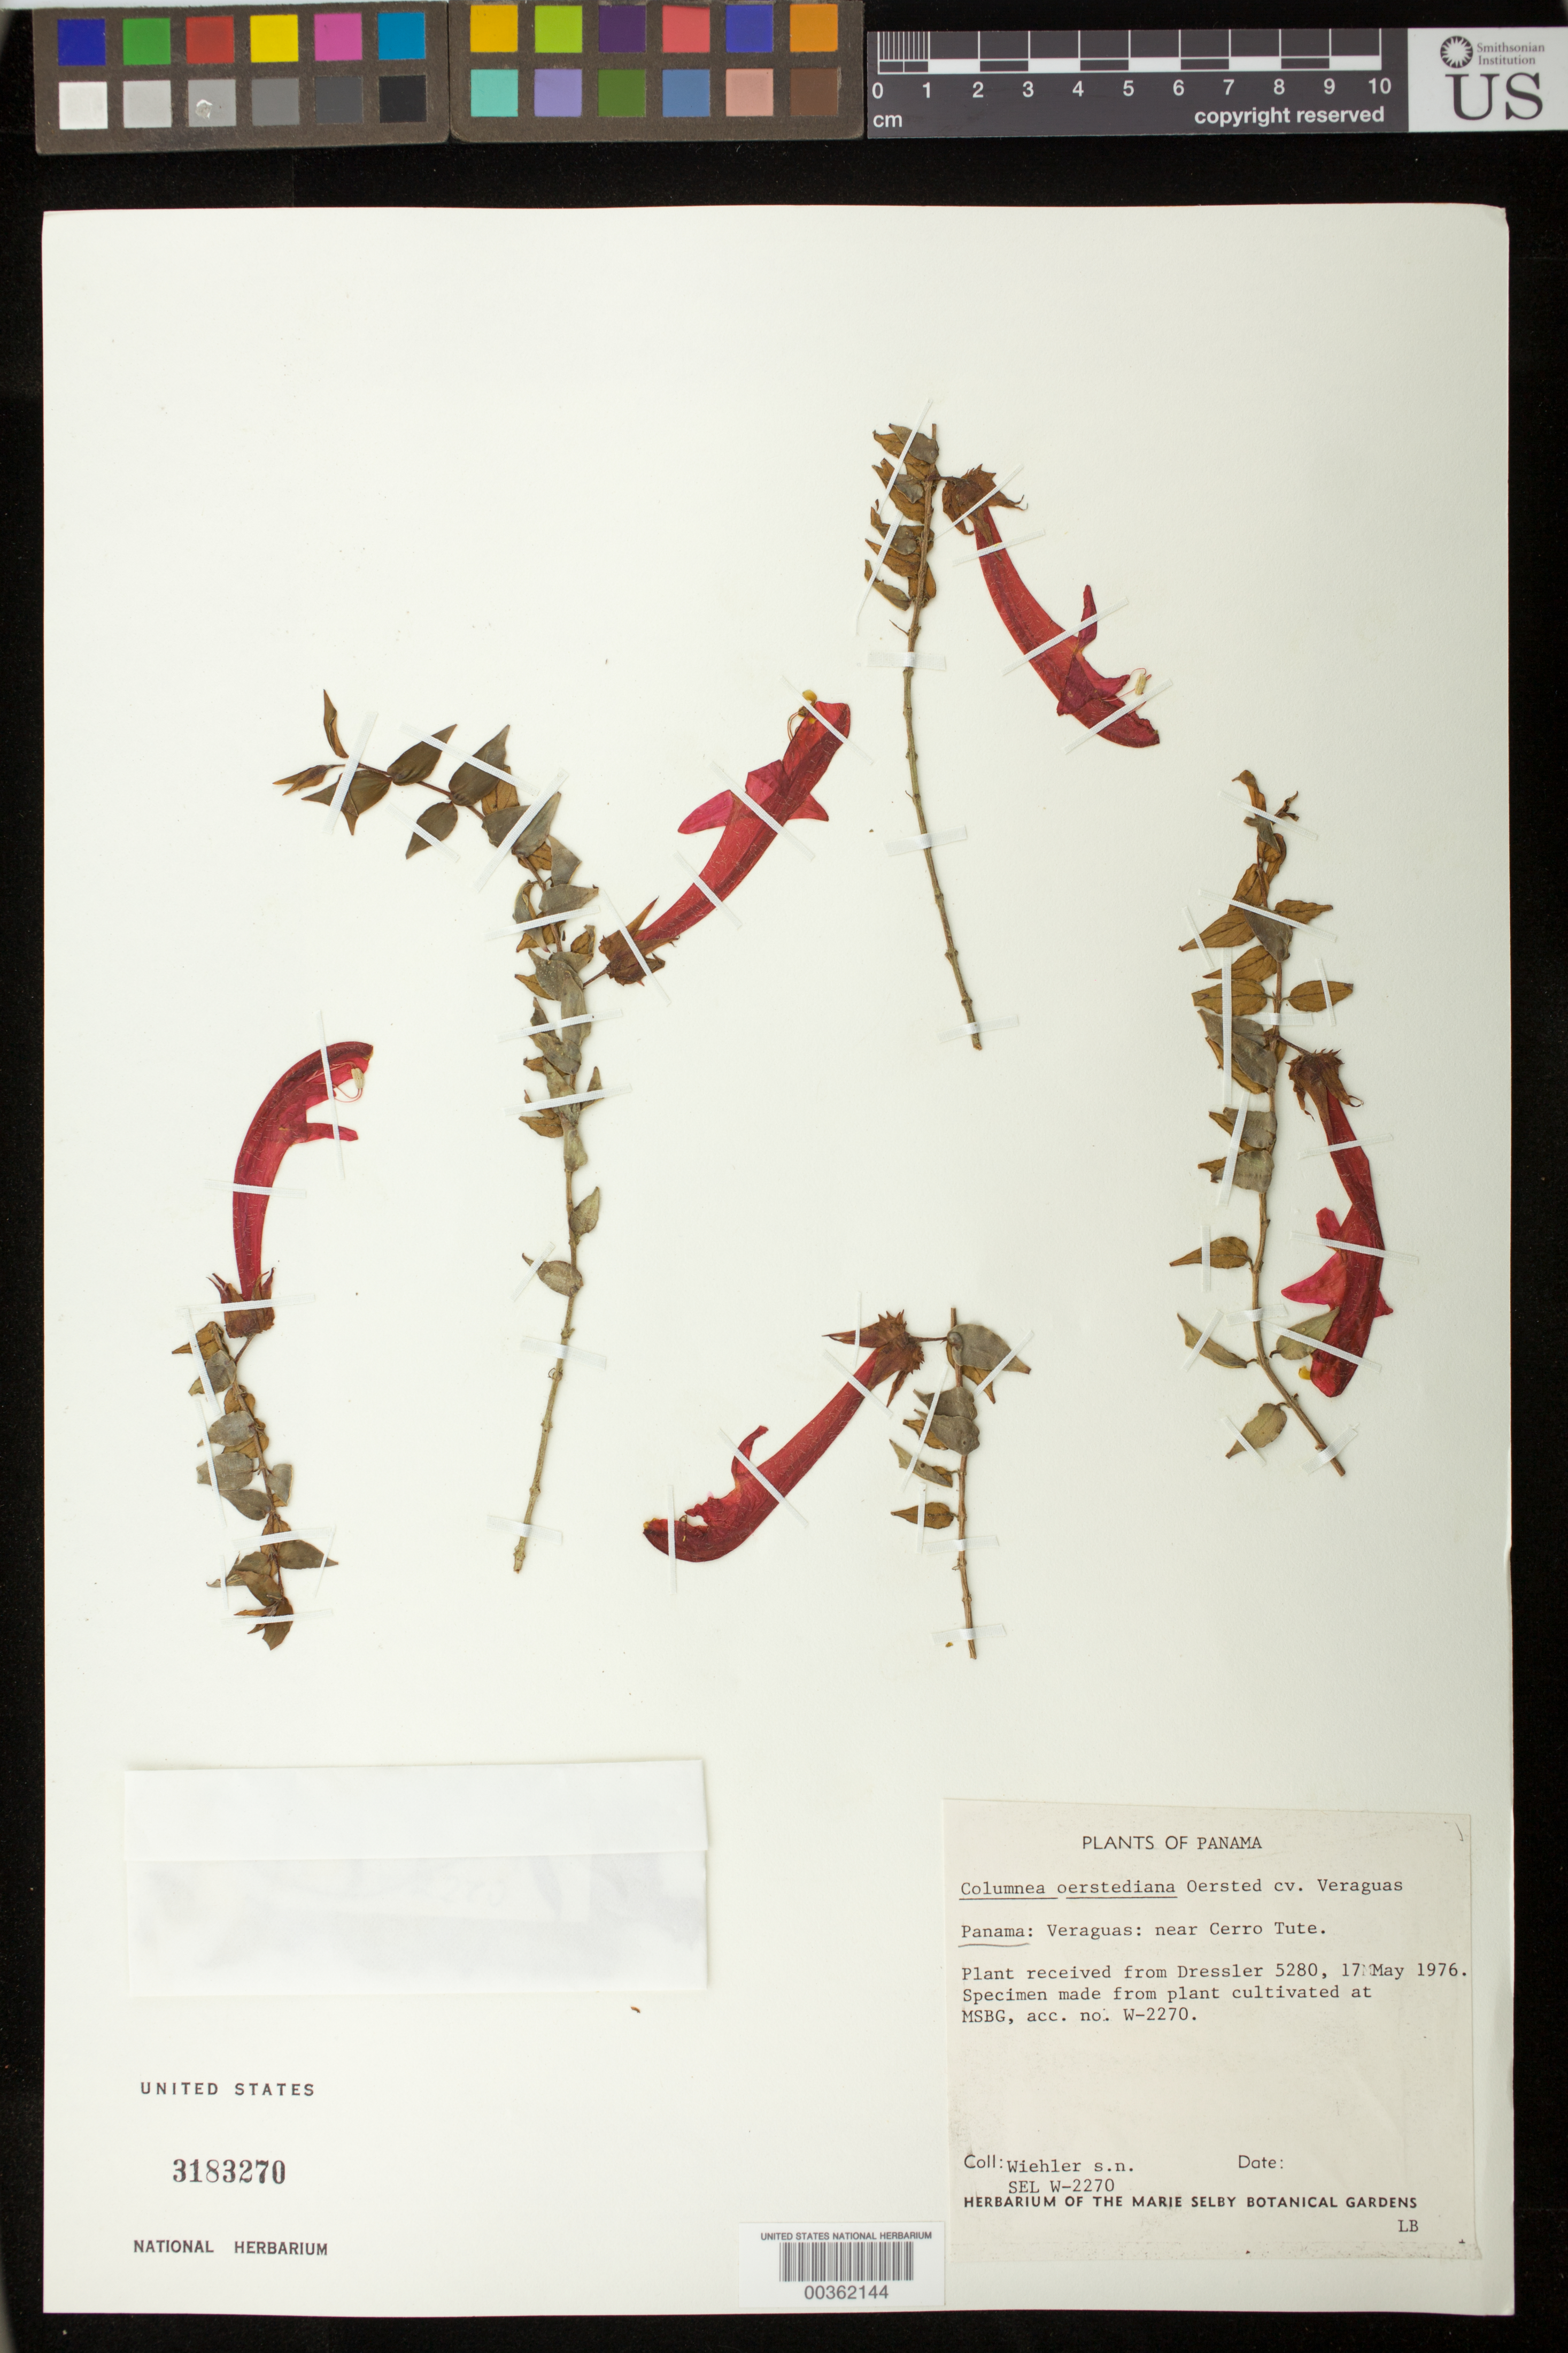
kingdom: Plantae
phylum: Tracheophyta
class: Magnoliopsida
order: Lamiales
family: Gesneriaceae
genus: Columnea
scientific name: Columnea oerstediana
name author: Klotzsch ex Oerst.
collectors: H. J. Wiehler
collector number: s.n. [W-2270]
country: Panama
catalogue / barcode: US 3183270